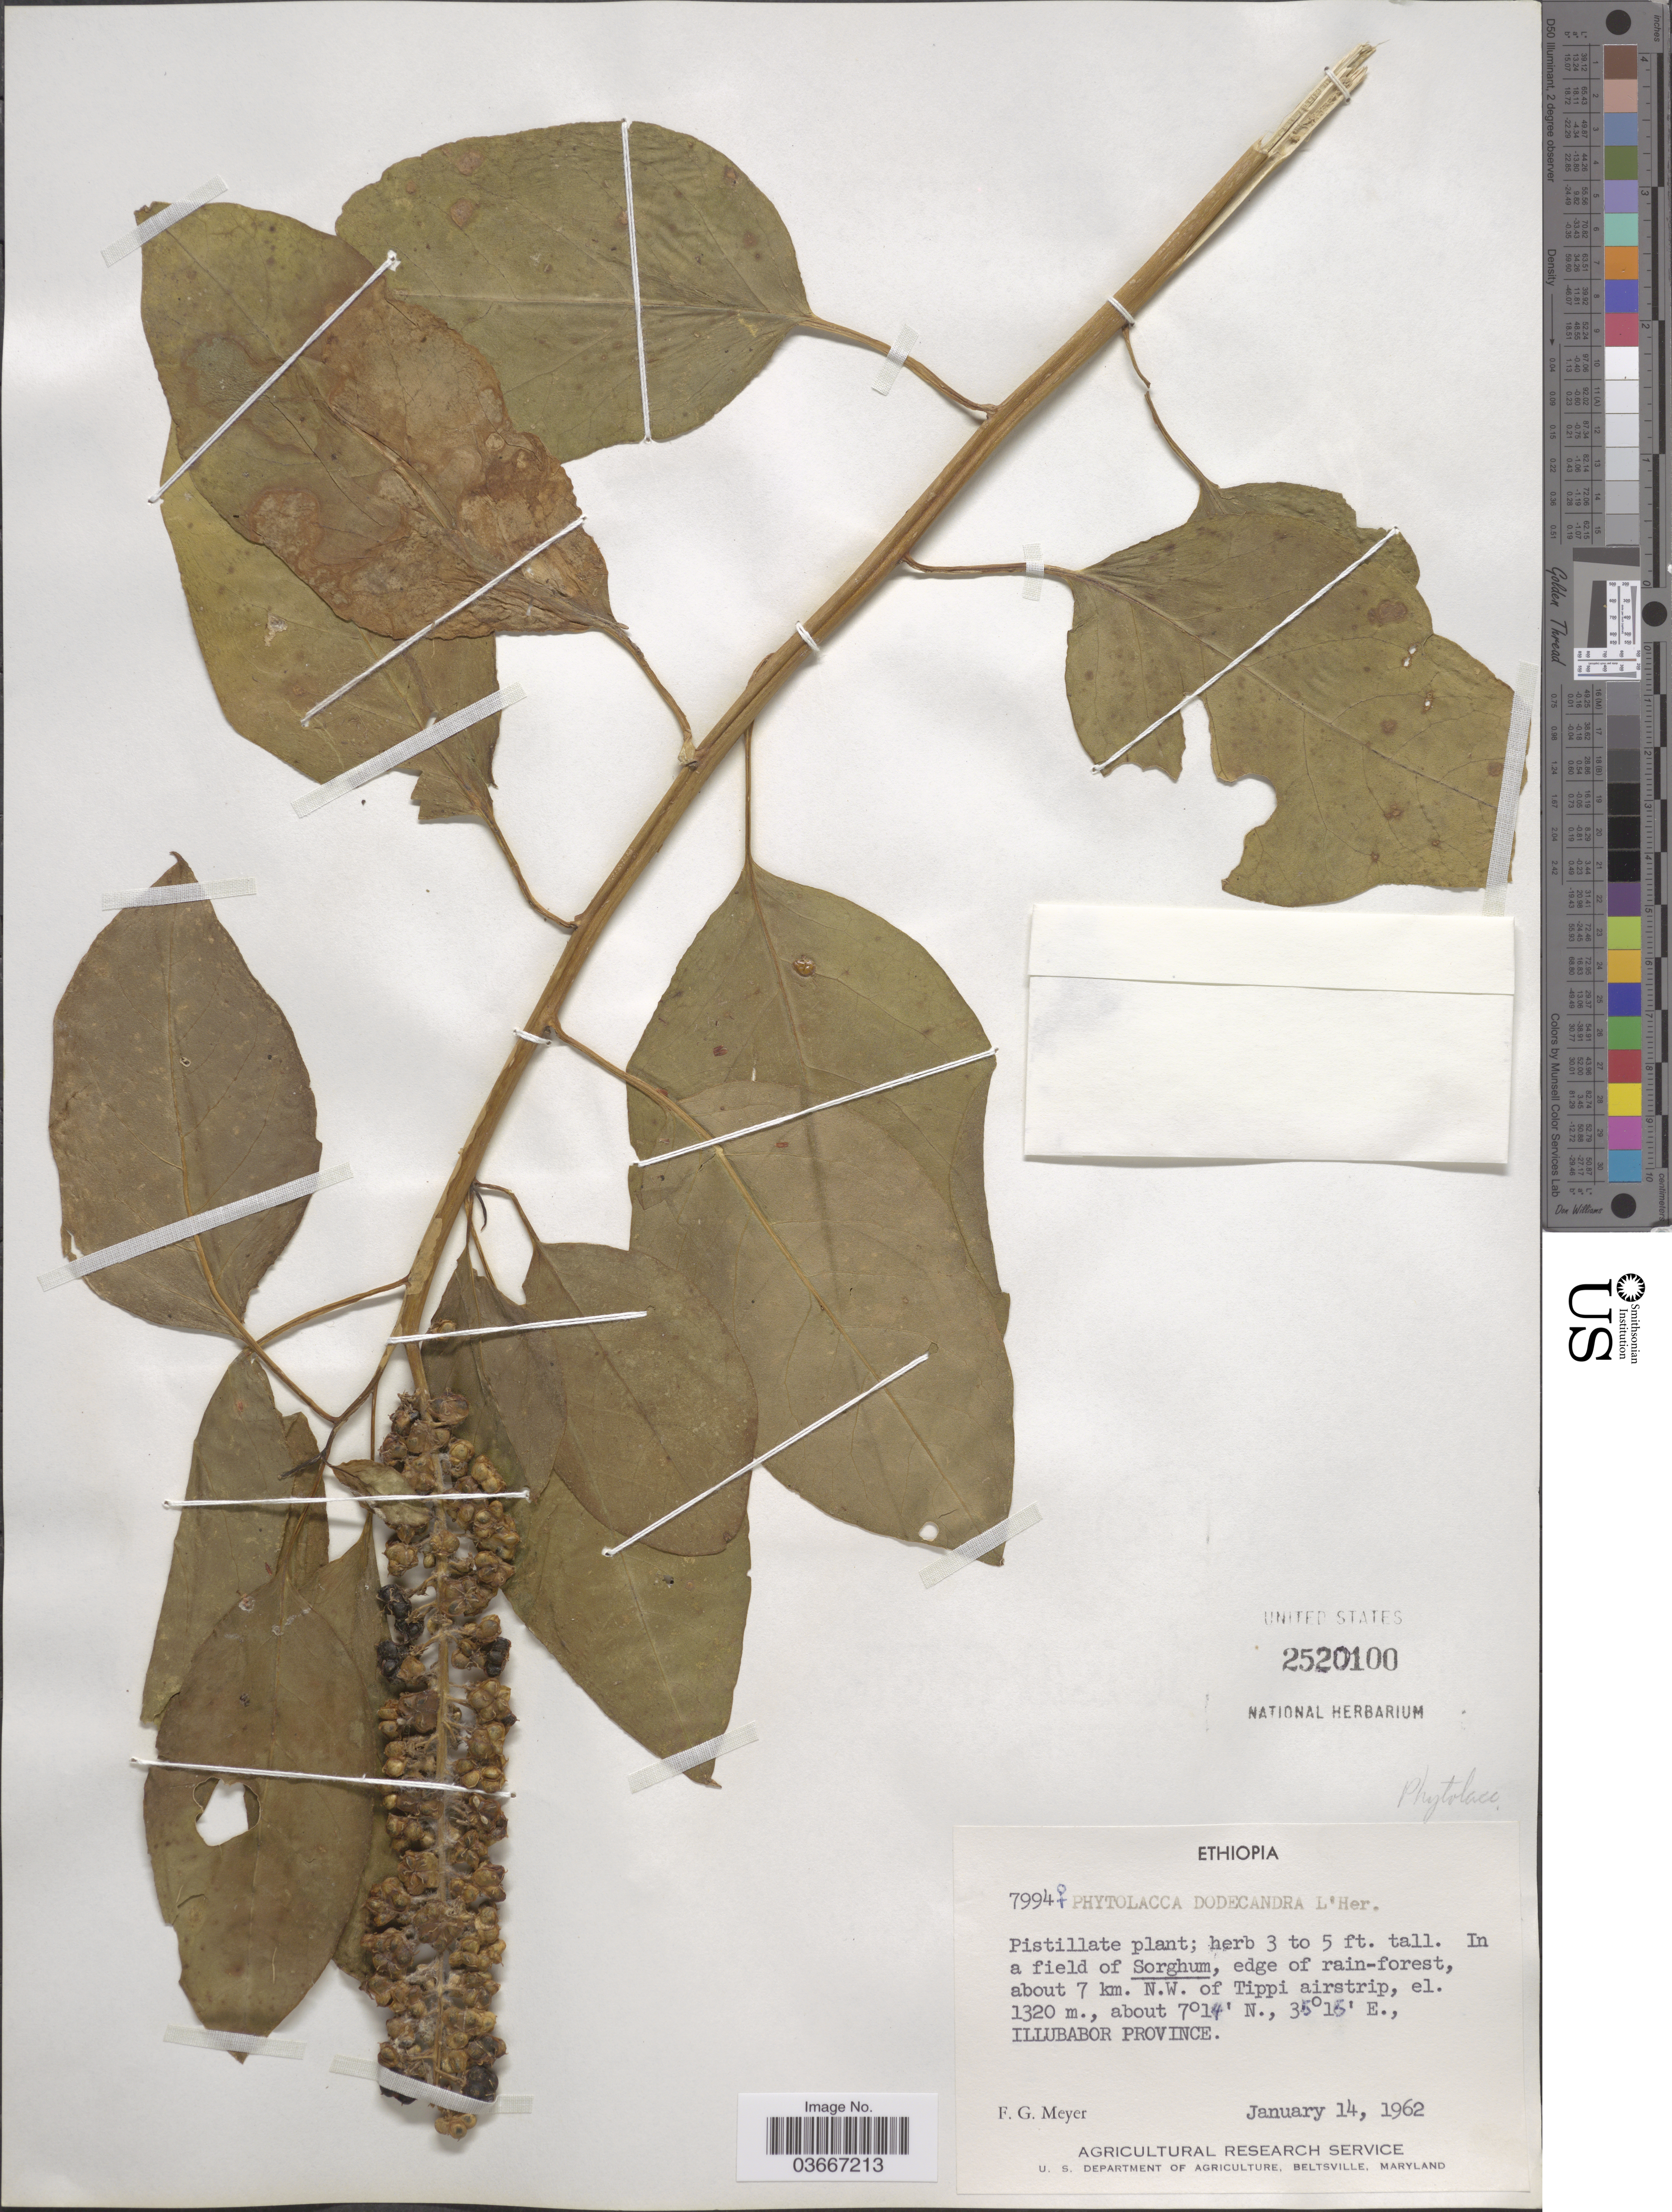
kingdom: Plantae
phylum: Tracheophyta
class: Magnoliopsida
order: Caryophyllales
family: Phytolaccaceae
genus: Phytolacca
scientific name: Phytolacca dodecandra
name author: L'Hér.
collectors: F. G. Meyer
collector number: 7994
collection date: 1962-01-14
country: Ethiopia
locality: About 7 km. N.W. of Tippi airstrip, Illubabor Province.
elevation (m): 1320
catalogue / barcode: US 2520100